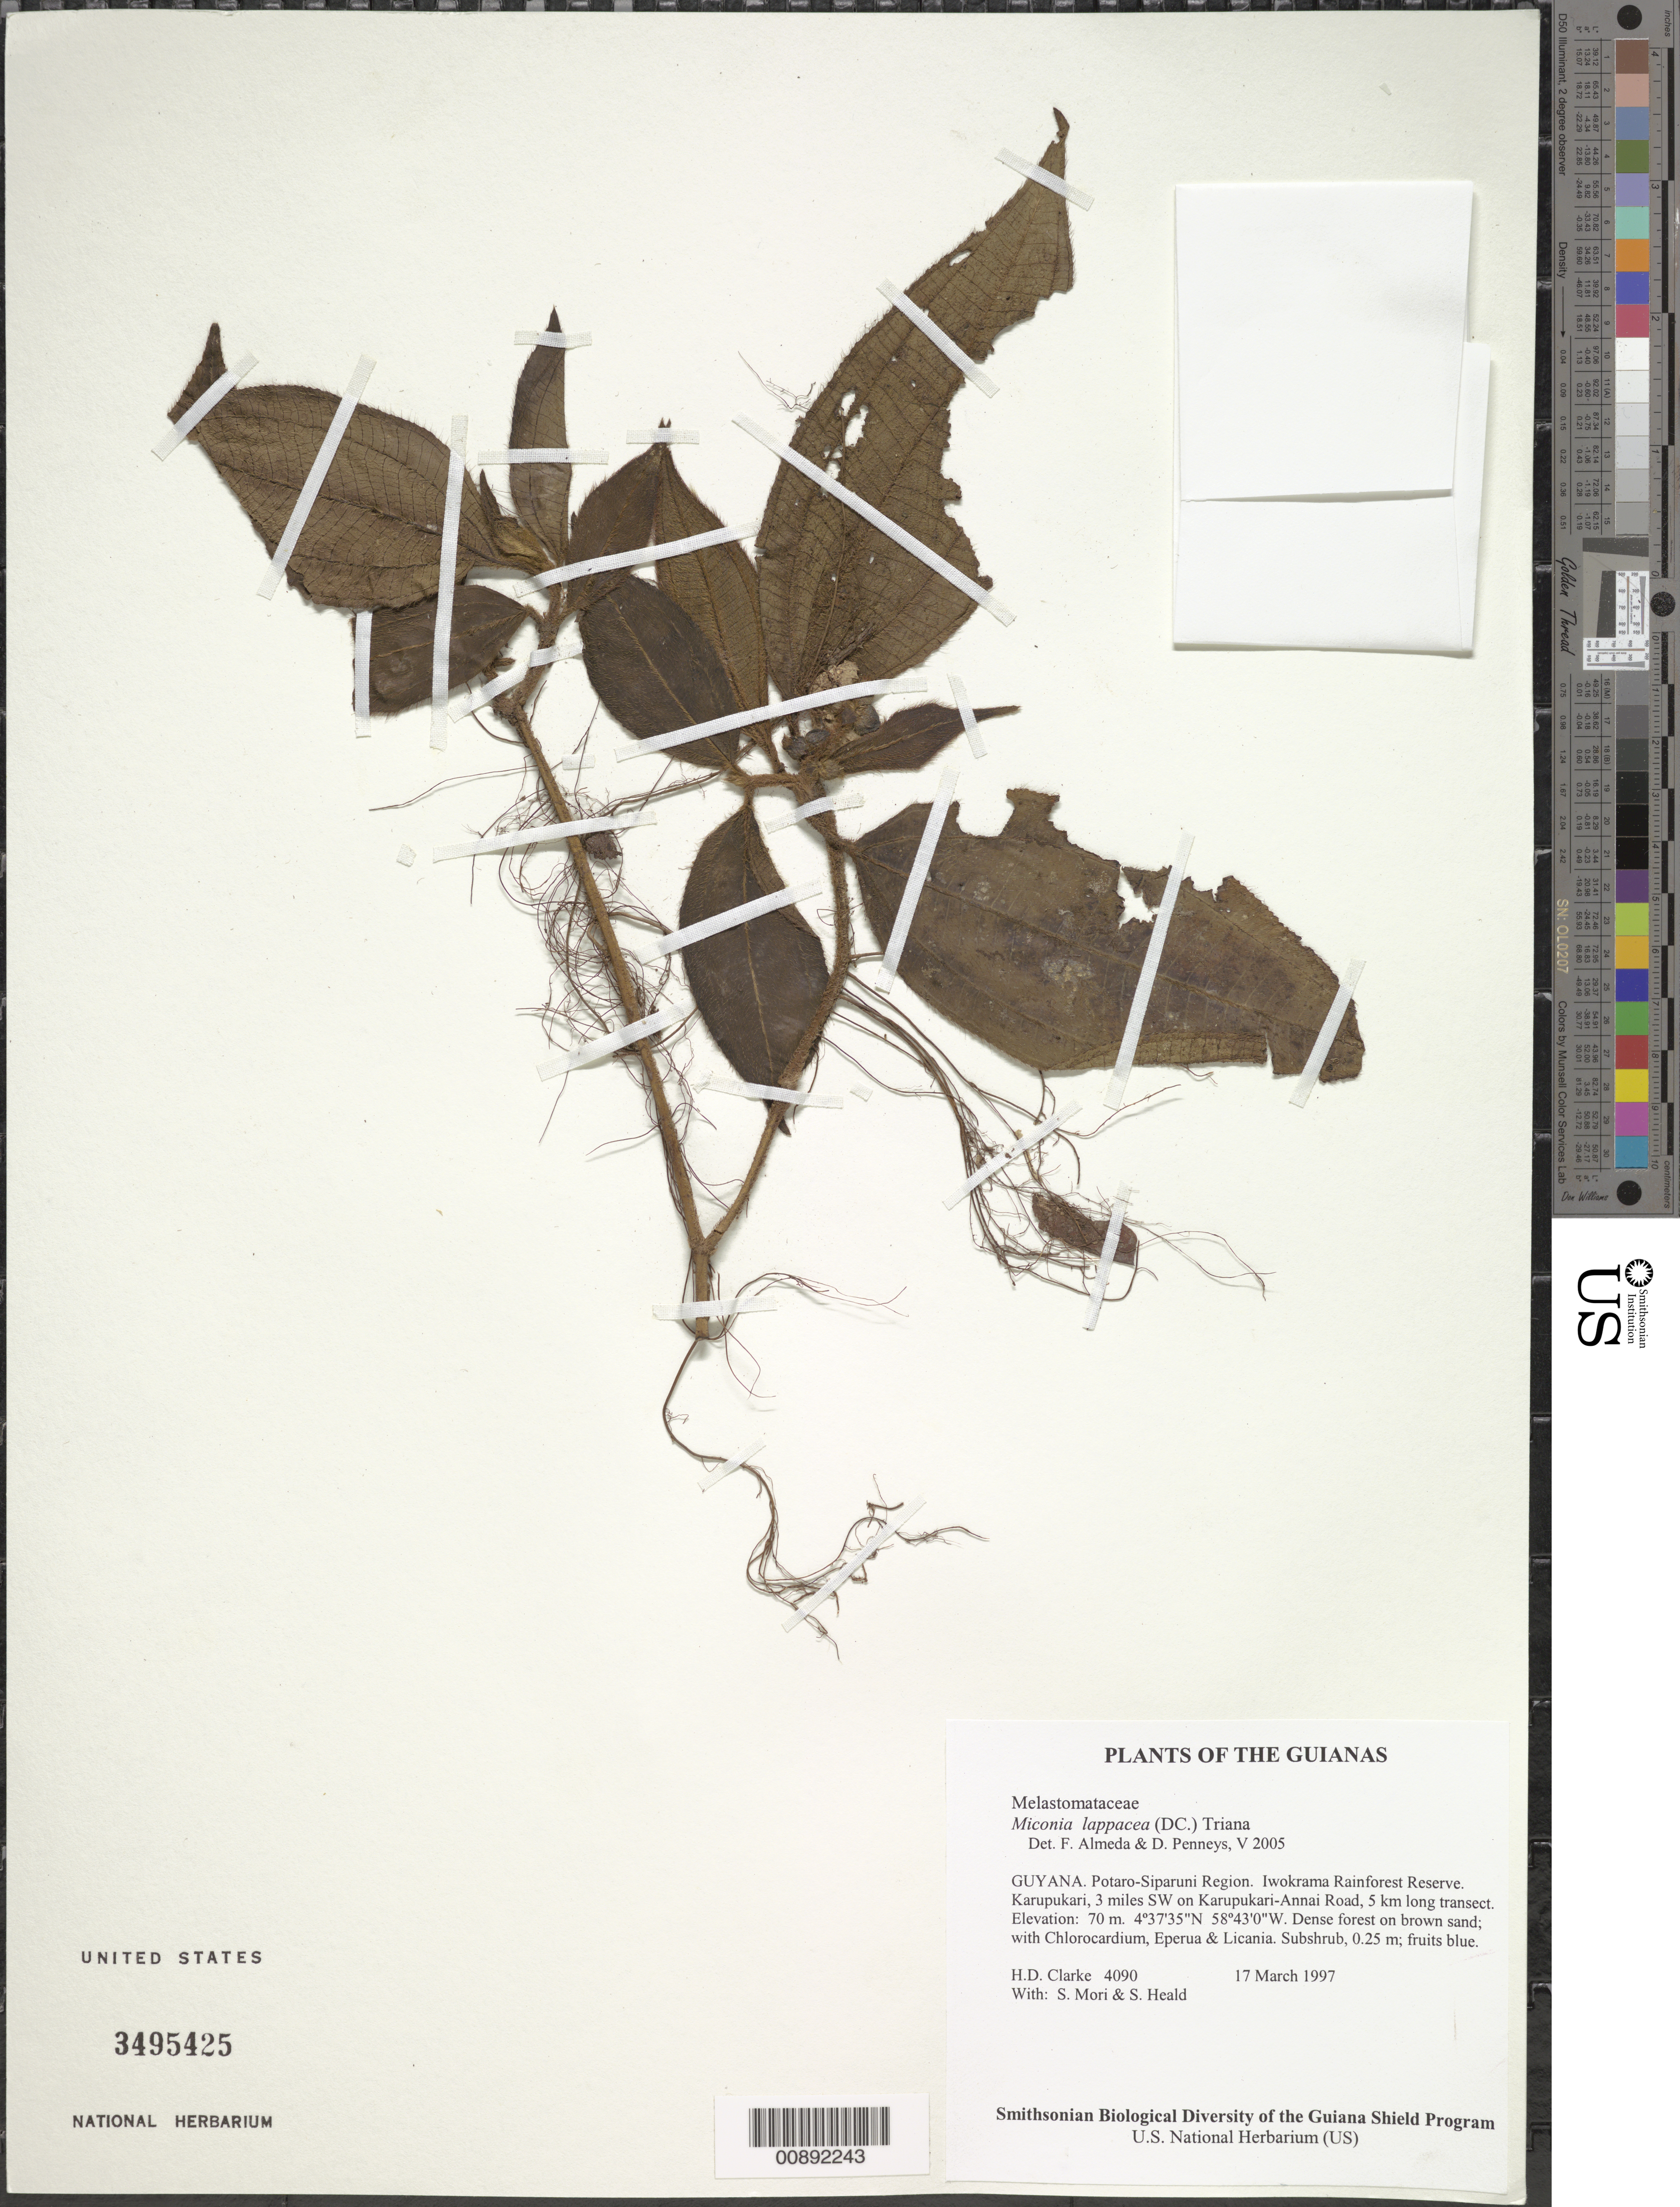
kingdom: Plantae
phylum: Tracheophyta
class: Magnoliopsida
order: Myrtales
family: Melastomataceae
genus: Miconia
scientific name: Miconia lappacea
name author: (DC.) Triana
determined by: Almeda, F.; Penneys, D. S.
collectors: H. D. Clarke, S. Mori & S. Heald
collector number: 4090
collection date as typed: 17 March 1997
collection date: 1997-03-17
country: Guyana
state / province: Potaro-Siparuni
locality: Iwokrama Rainforest Reserve. Karupukari, 3 miles SW on Karupukari-Annai Road, 5 km long transect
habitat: Dense forest on brown sand; with Chlorocardium, Eperua & Licania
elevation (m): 70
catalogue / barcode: US 3495425